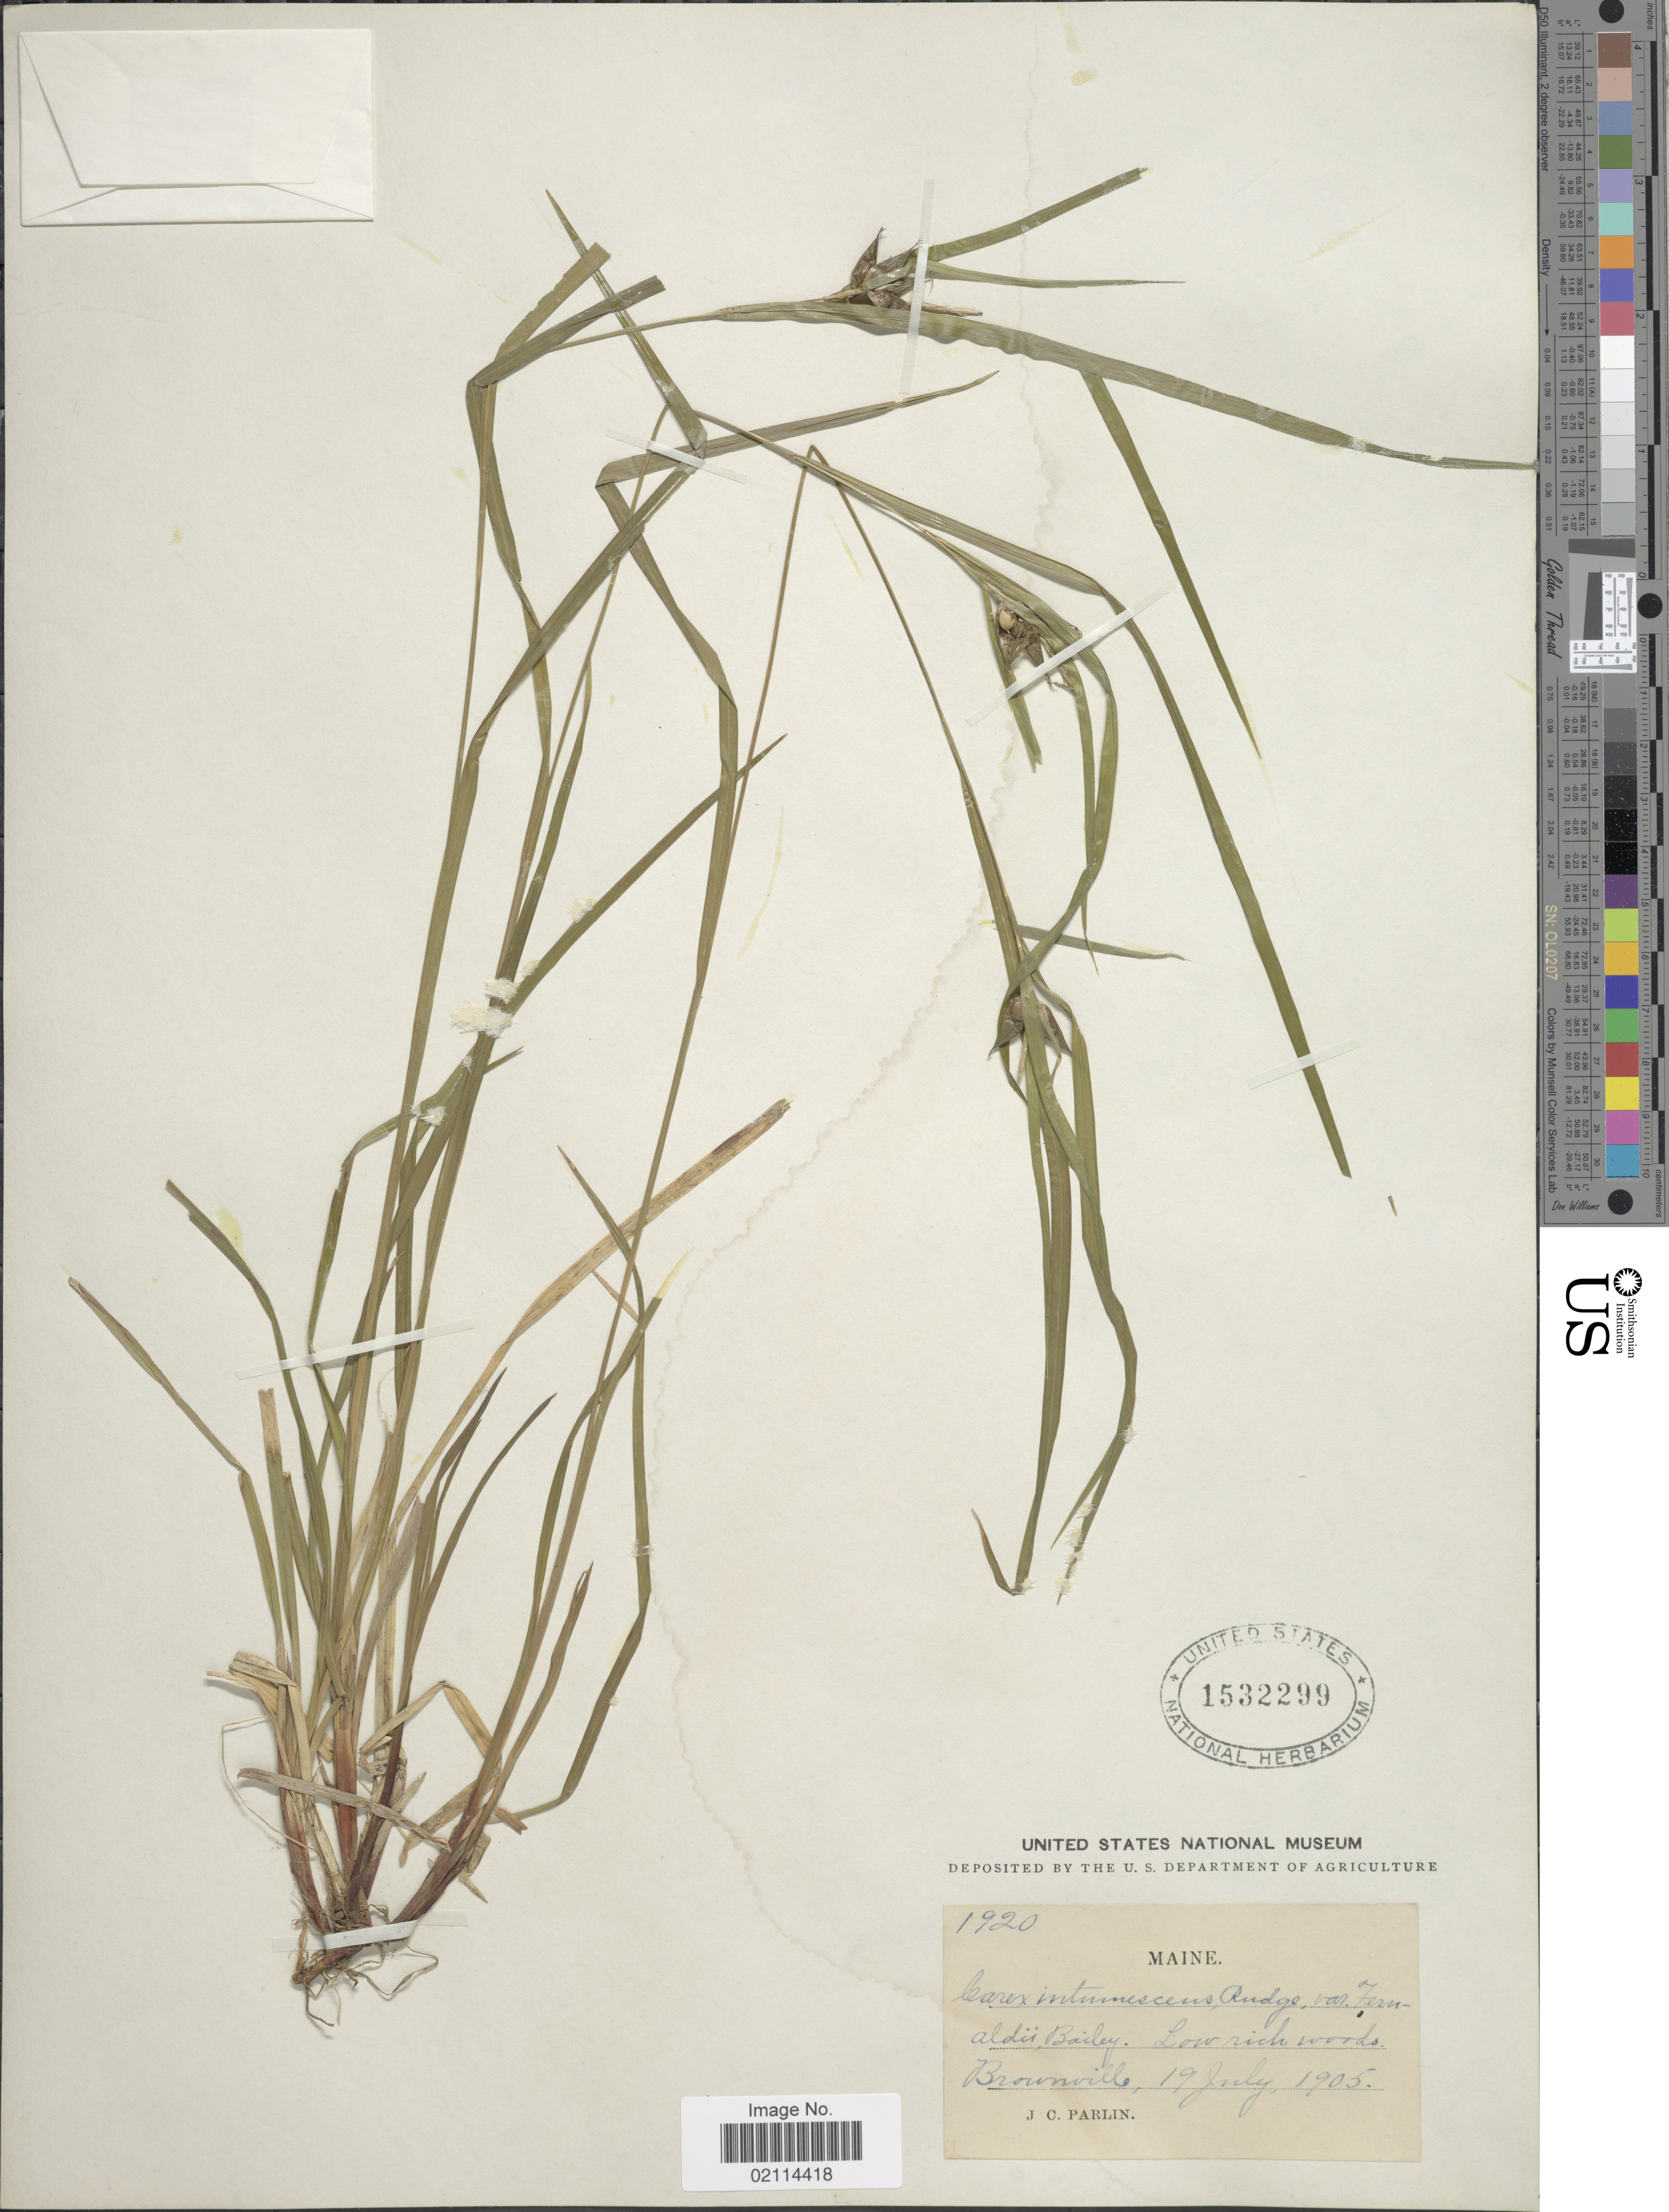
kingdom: Plantae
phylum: Tracheophyta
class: Liliopsida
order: Poales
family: Cyperaceae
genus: Carex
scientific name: Carex intumescens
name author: Rudge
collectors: J. Parlin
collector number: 1920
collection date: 1905-07-19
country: United States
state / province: Maine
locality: Brownville.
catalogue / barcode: US 1532299